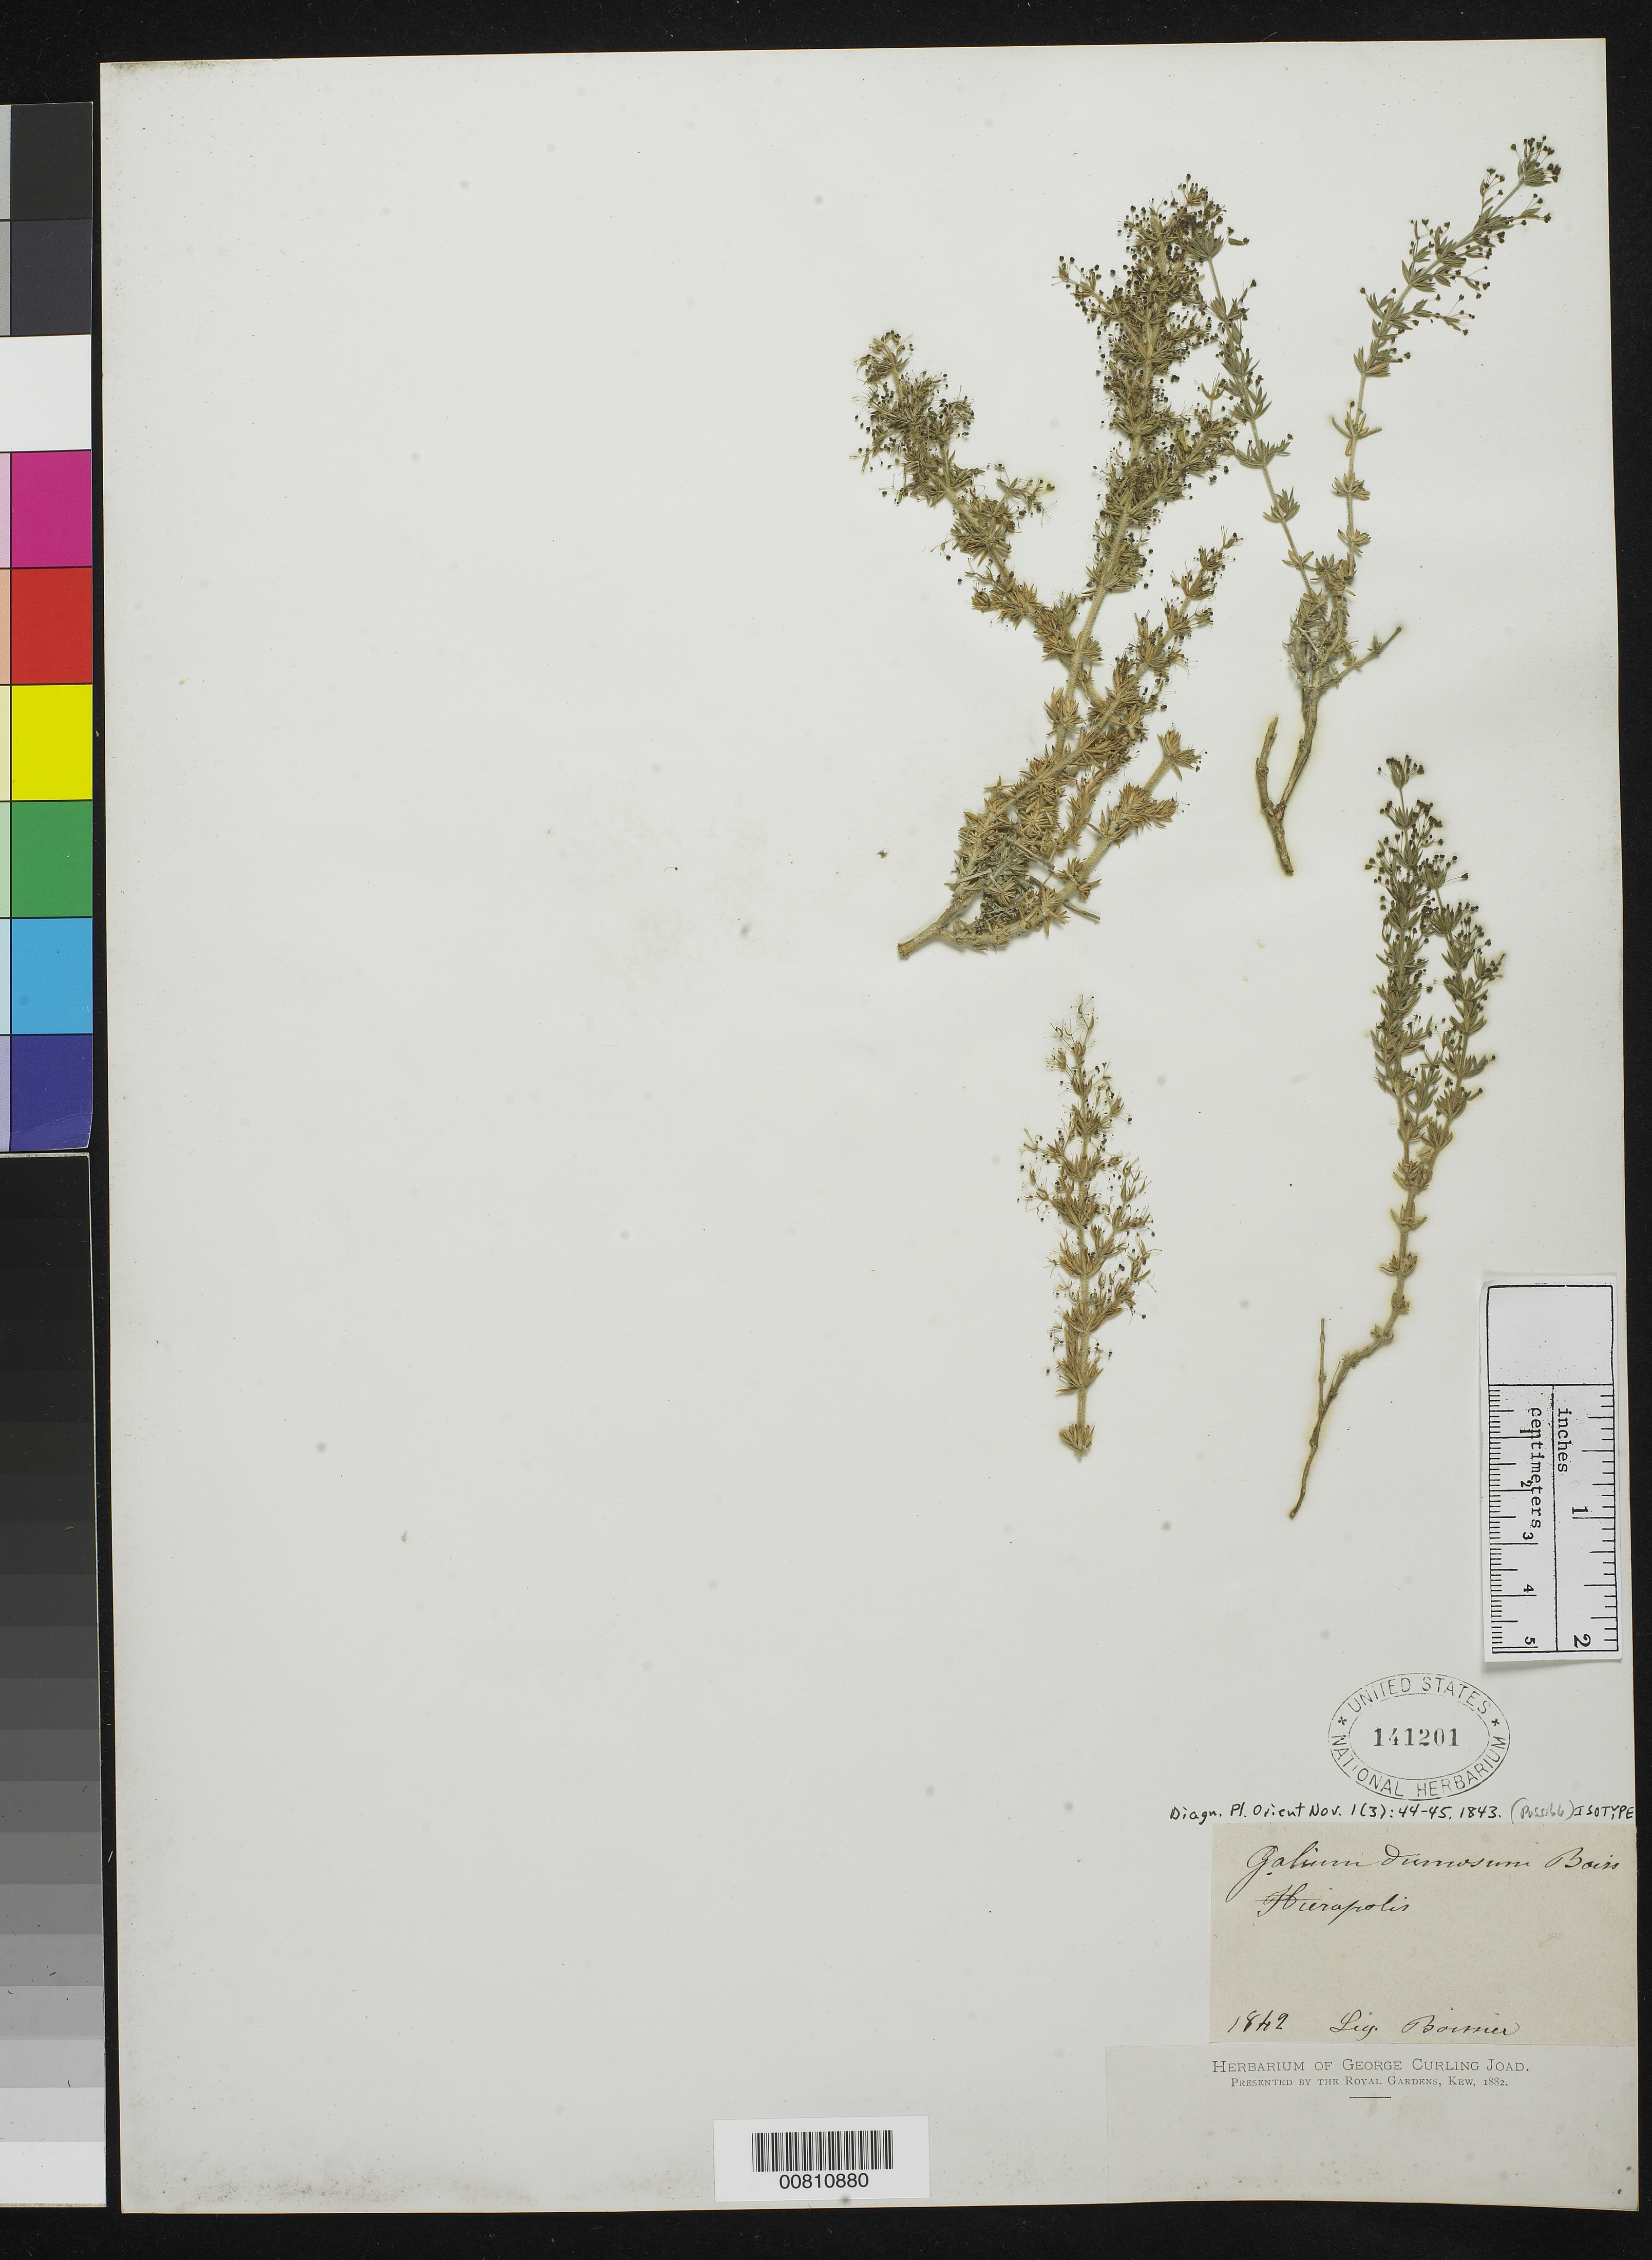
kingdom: Plantae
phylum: Tracheophyta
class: Magnoliopsida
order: Gentianales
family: Rubiaceae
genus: Galium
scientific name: Galium dumosum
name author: Boiss.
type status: Possible Isotype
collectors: P. Boissier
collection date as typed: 1842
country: Turkey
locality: Hierapolis.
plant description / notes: This sheet without month (protologue cites June 1842); another US sheet is dated July 1842 and is presumably not type material.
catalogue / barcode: US 141201